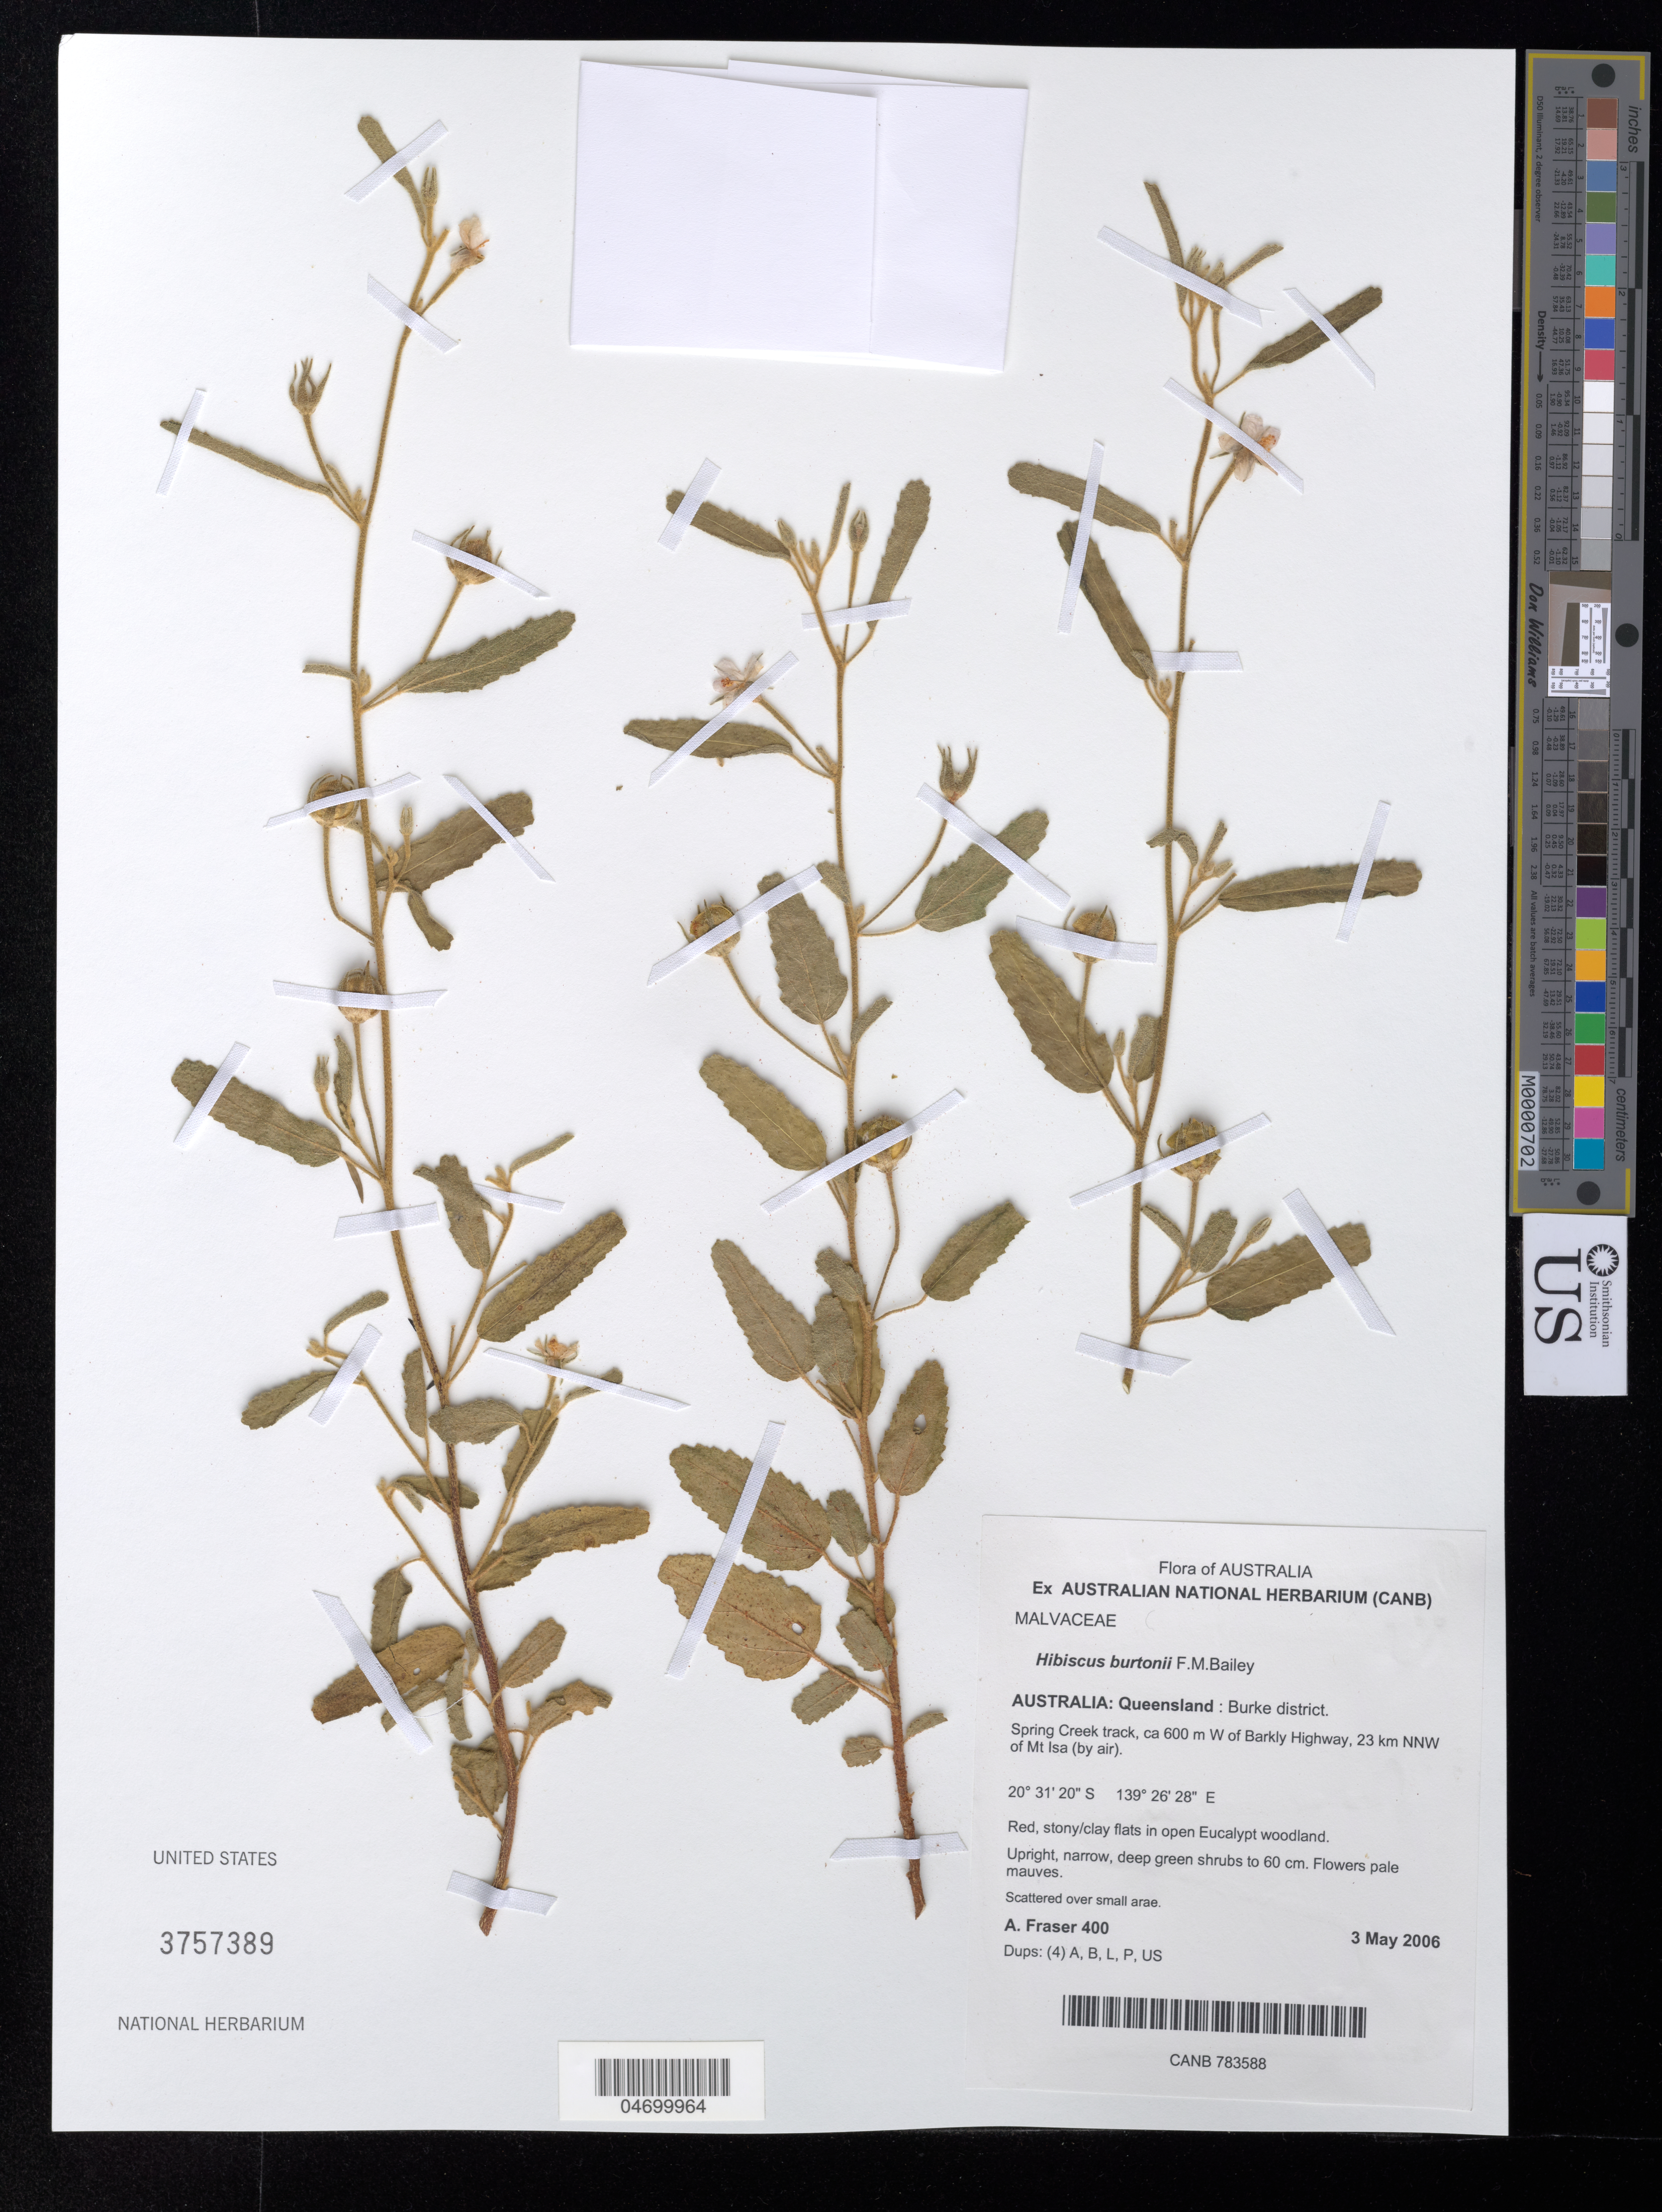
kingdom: Plantae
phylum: Tracheophyta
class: Magnoliopsida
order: Malvales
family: Malvaceae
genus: Hibiscus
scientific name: Hibiscus burtonii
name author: F.M. Bailey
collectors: A. Fraser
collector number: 400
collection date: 2006-05-03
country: Australia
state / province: Queensland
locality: Burke district. Spring Creek track, ca 600 m W of Barkly Highway, 23 km NNW of Mt Isa (by air).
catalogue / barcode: US 3757389